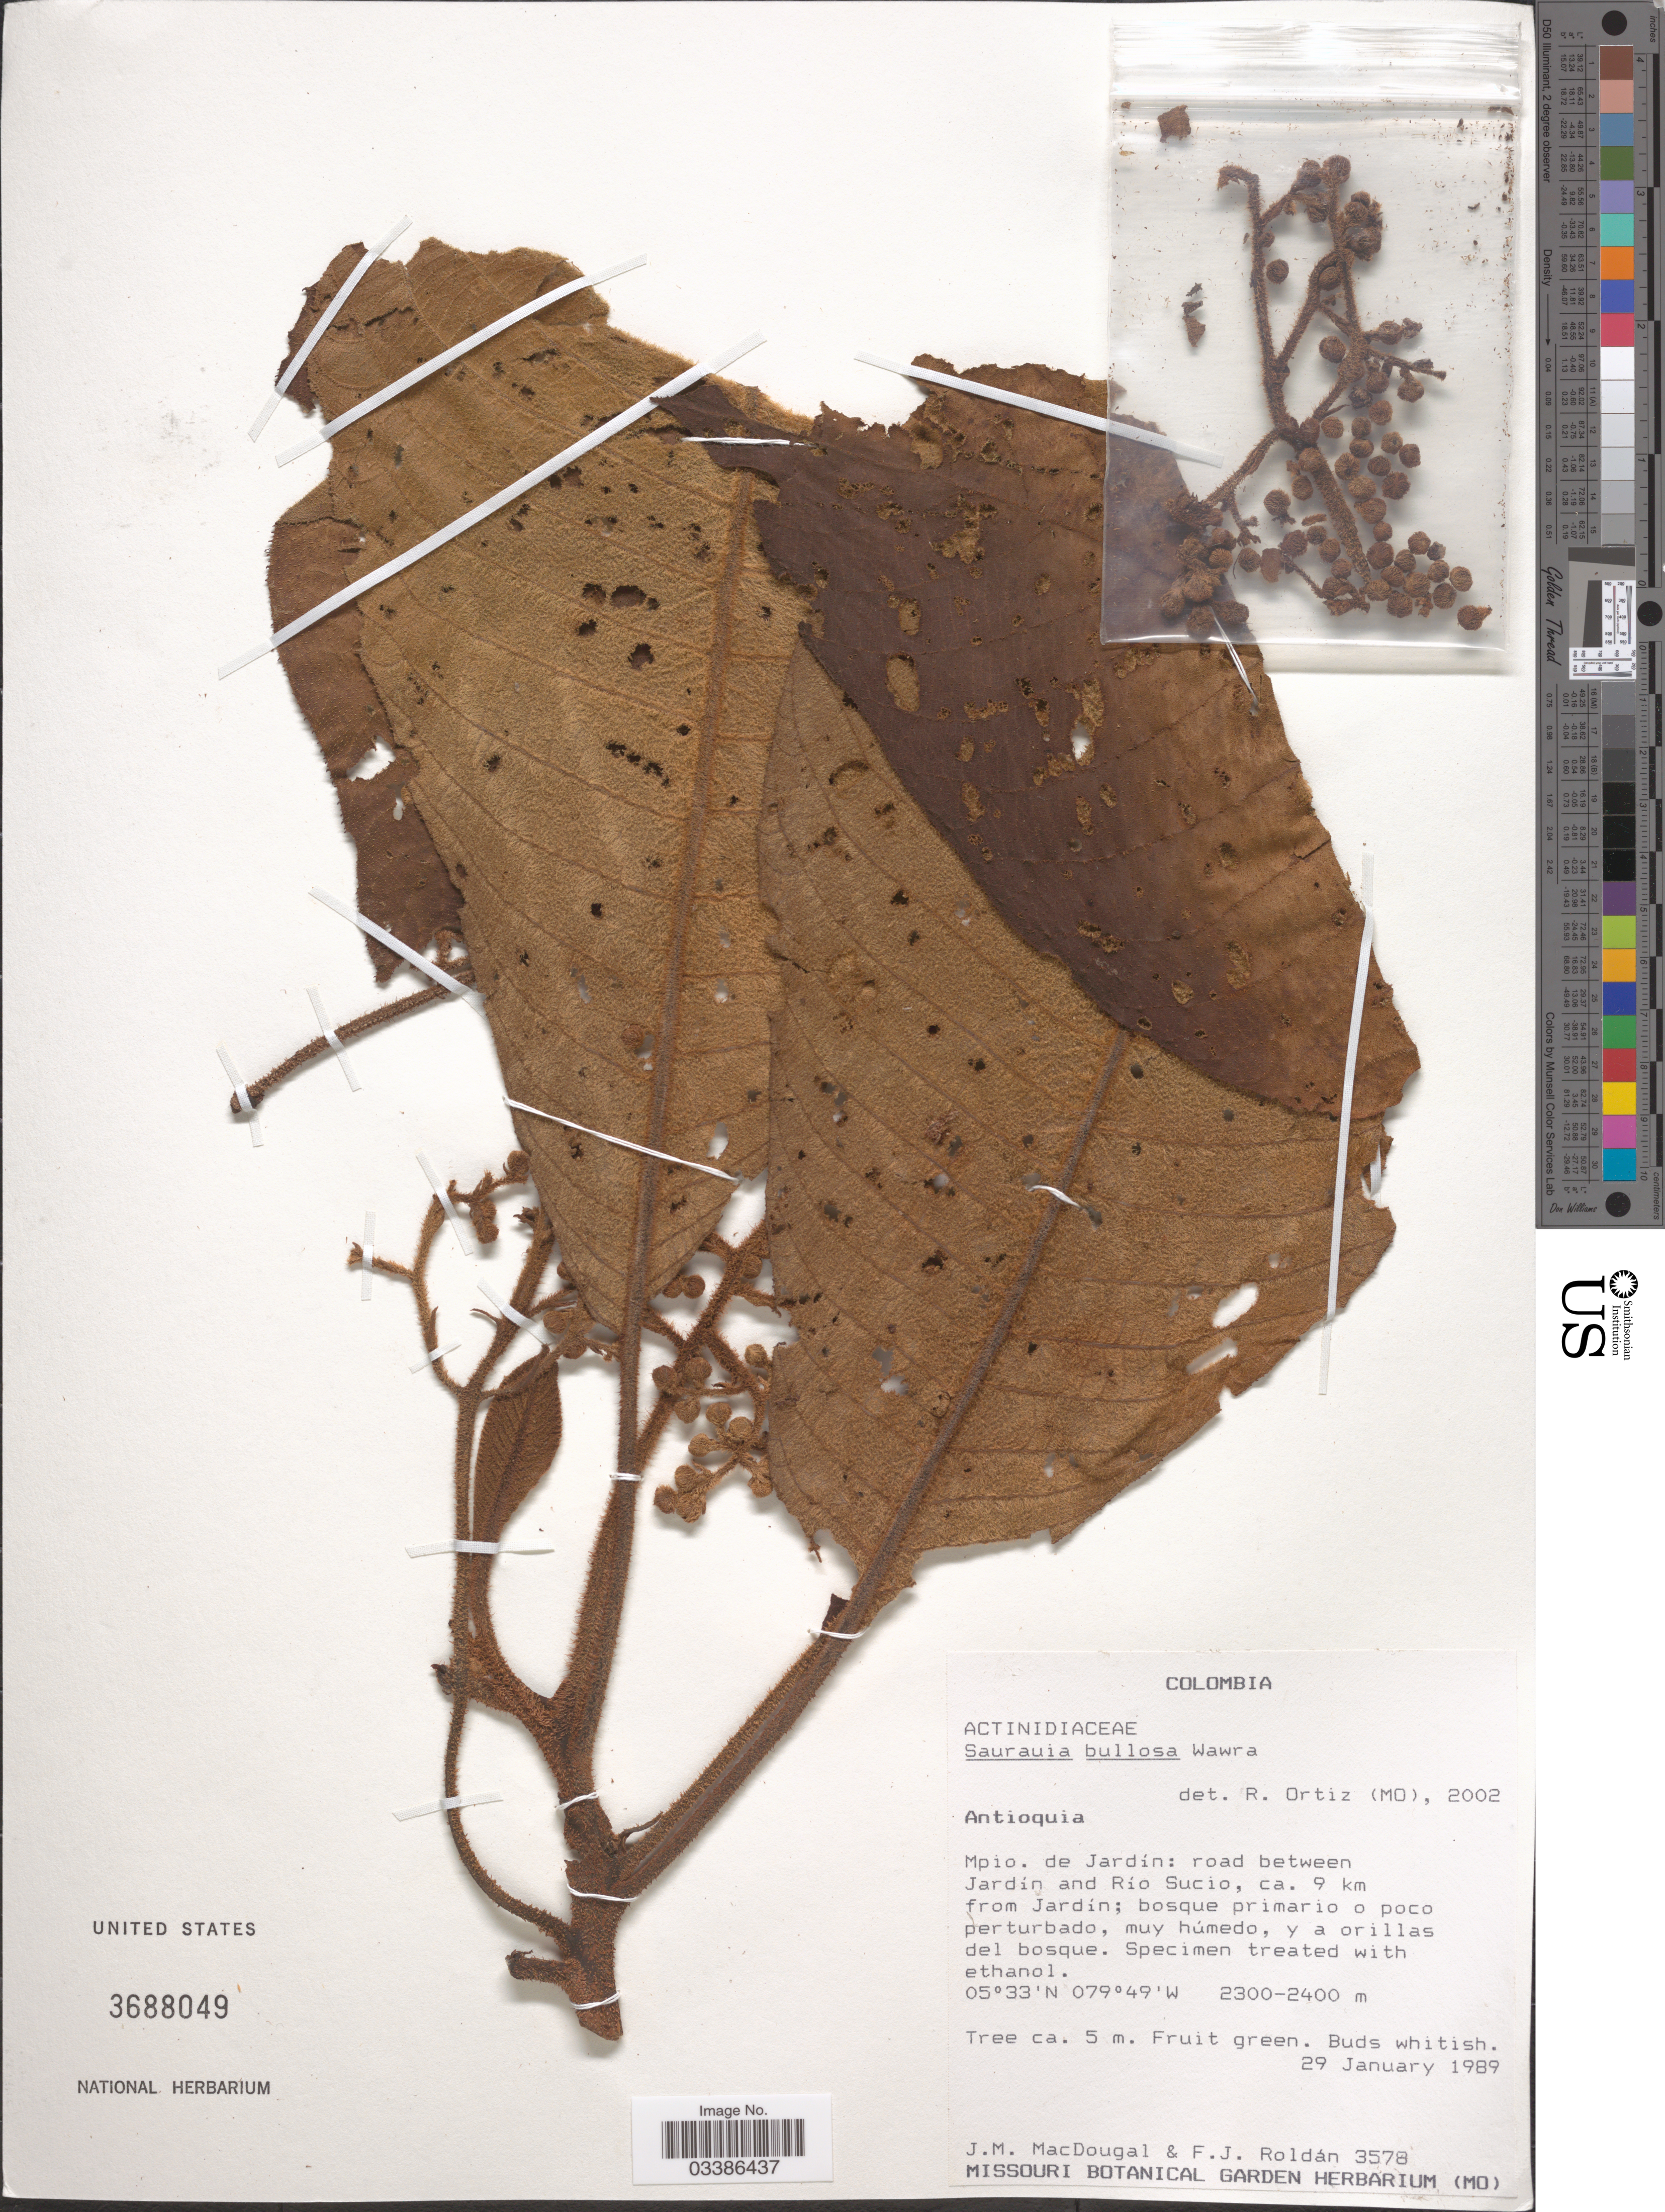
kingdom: Plantae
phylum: Tracheophyta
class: Magnoliopsida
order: Ericales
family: Actinidiaceae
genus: Saurauia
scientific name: Saurauia bullosa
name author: Wawra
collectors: J. M. MacDougal & F. J. Roldán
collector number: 3578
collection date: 1989-01-29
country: Colombia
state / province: Antioquia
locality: Mpio. de Jardín: road between Jardín and Río Sucio, ca. 9 km from Jardín.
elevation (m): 2300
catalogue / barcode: US 3688049